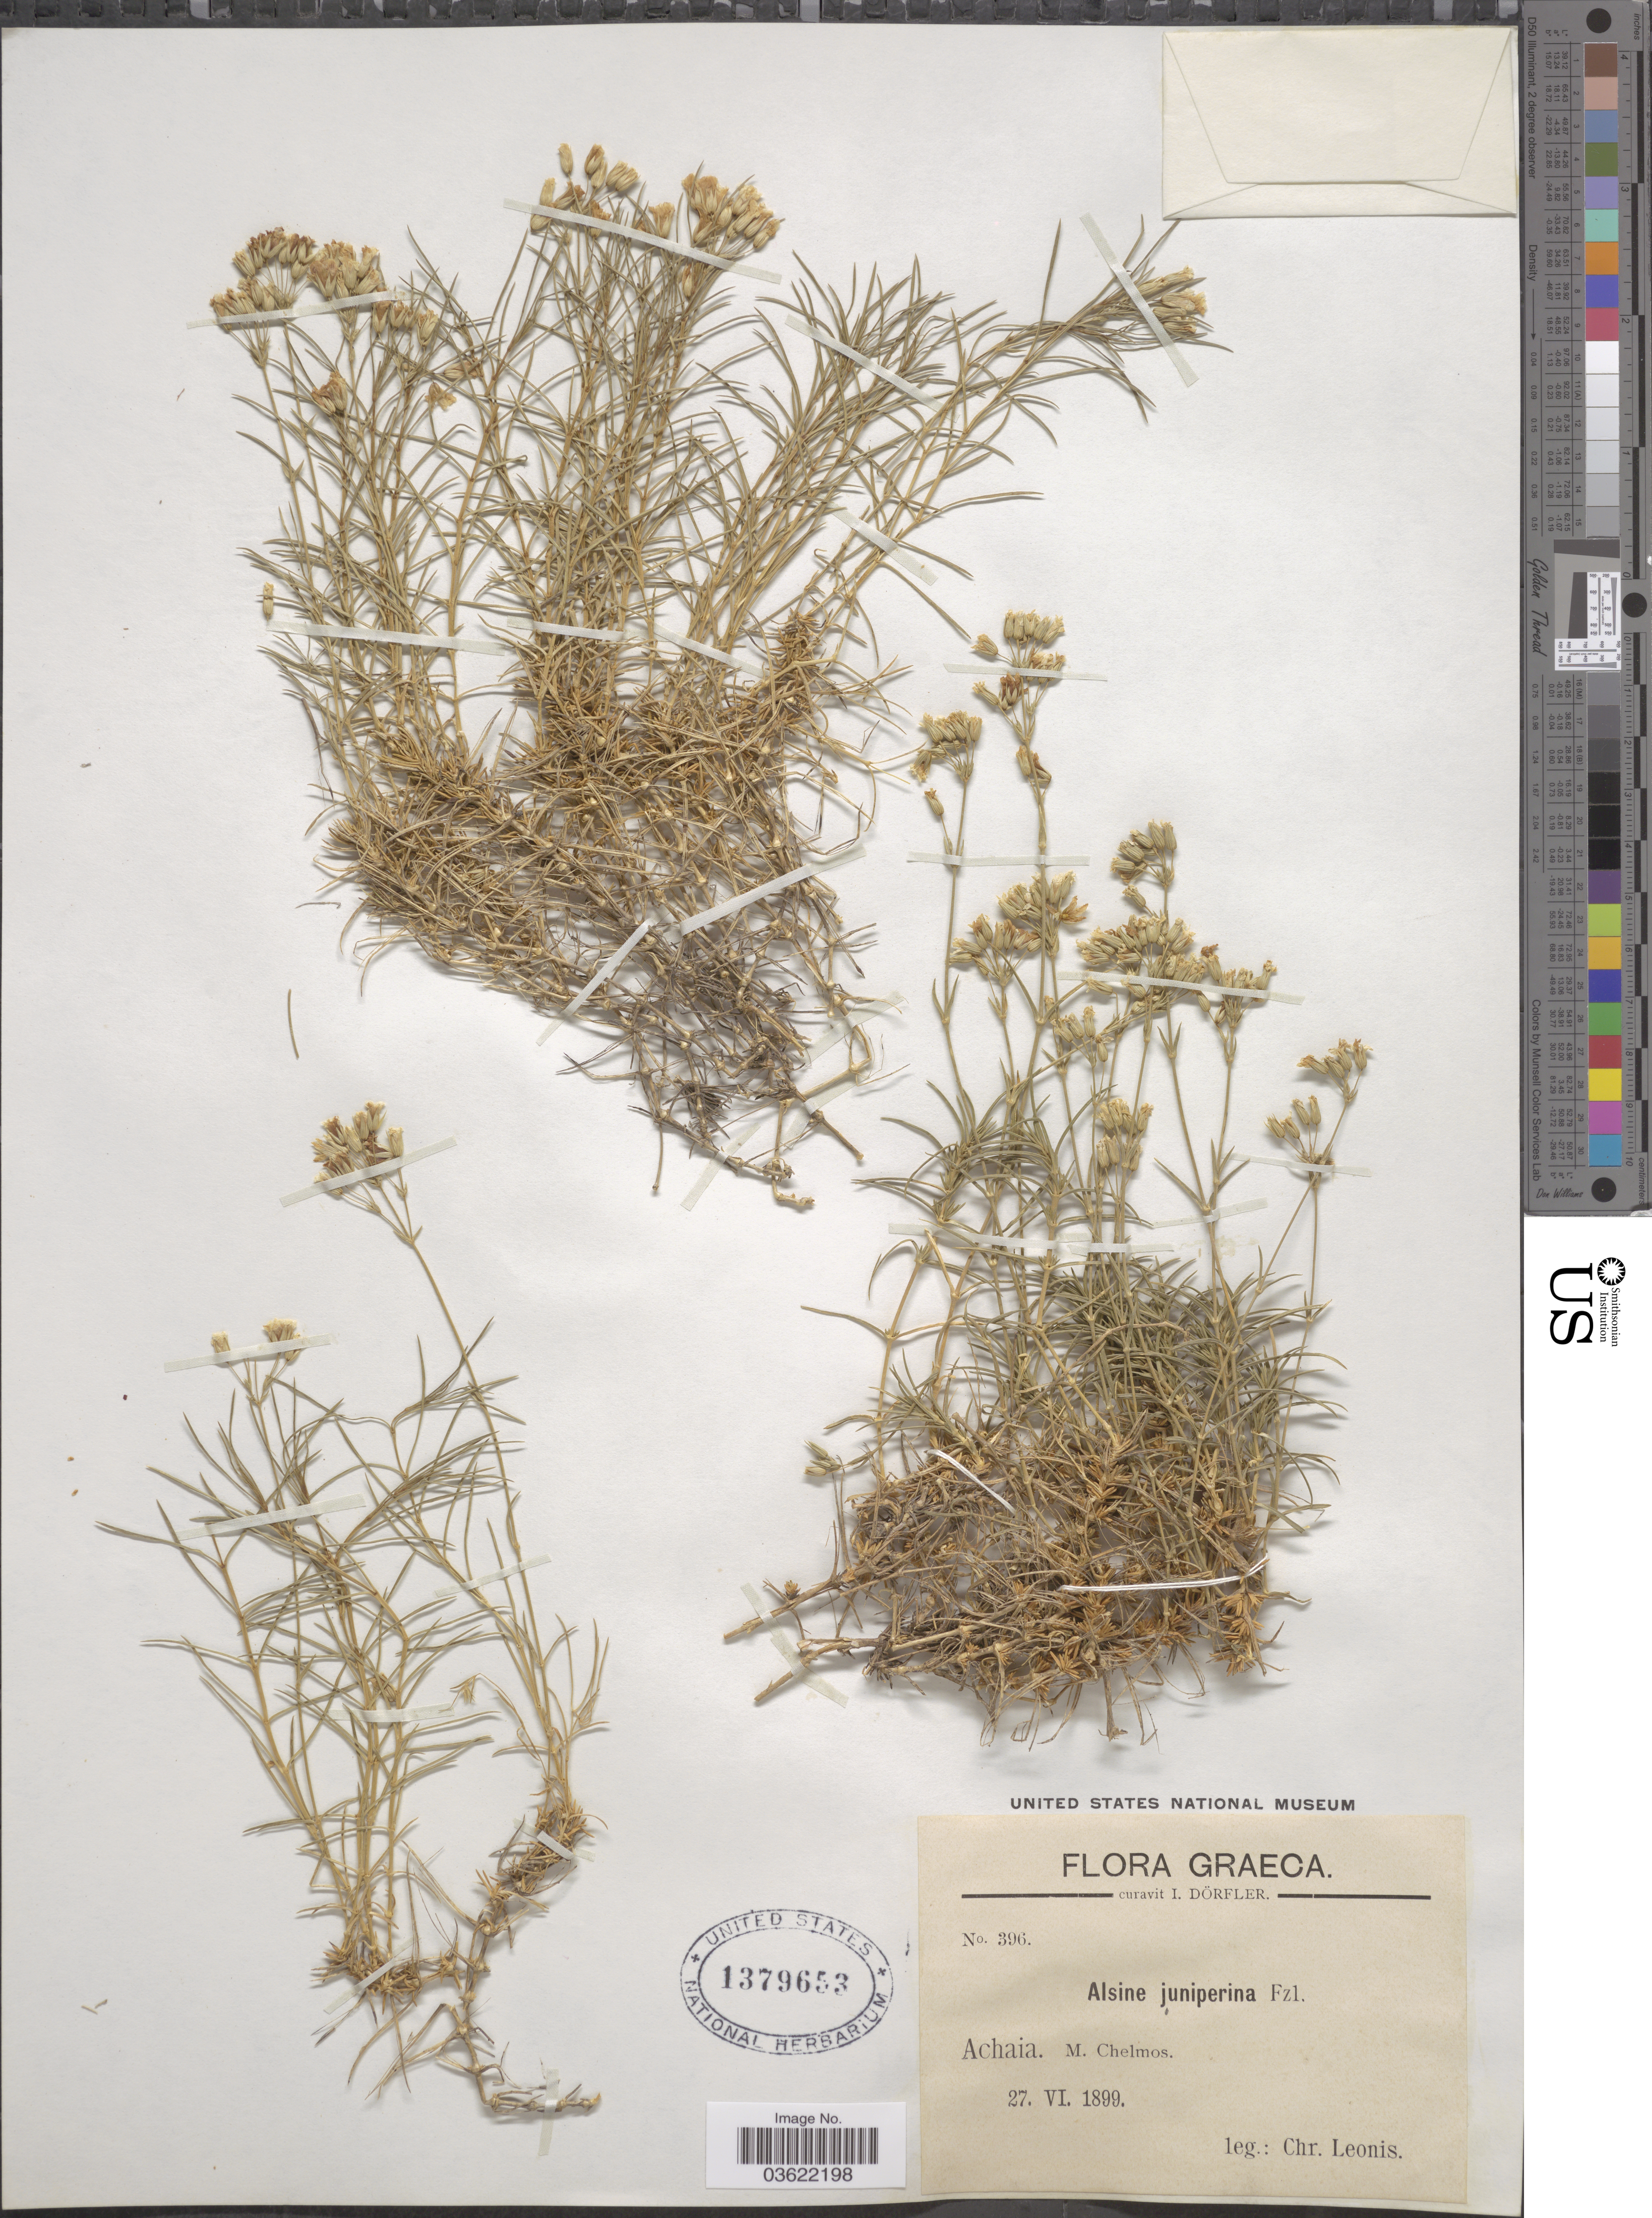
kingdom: Plantae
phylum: Tracheophyta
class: Magnoliopsida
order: Caryophyllales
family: Caryophyllaceae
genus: Arenaria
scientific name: Arenaria juniperina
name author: L.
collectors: C. Leonis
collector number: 396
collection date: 1899-06-27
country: Greece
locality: Achaia. M. Chelmos.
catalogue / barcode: US 1379653